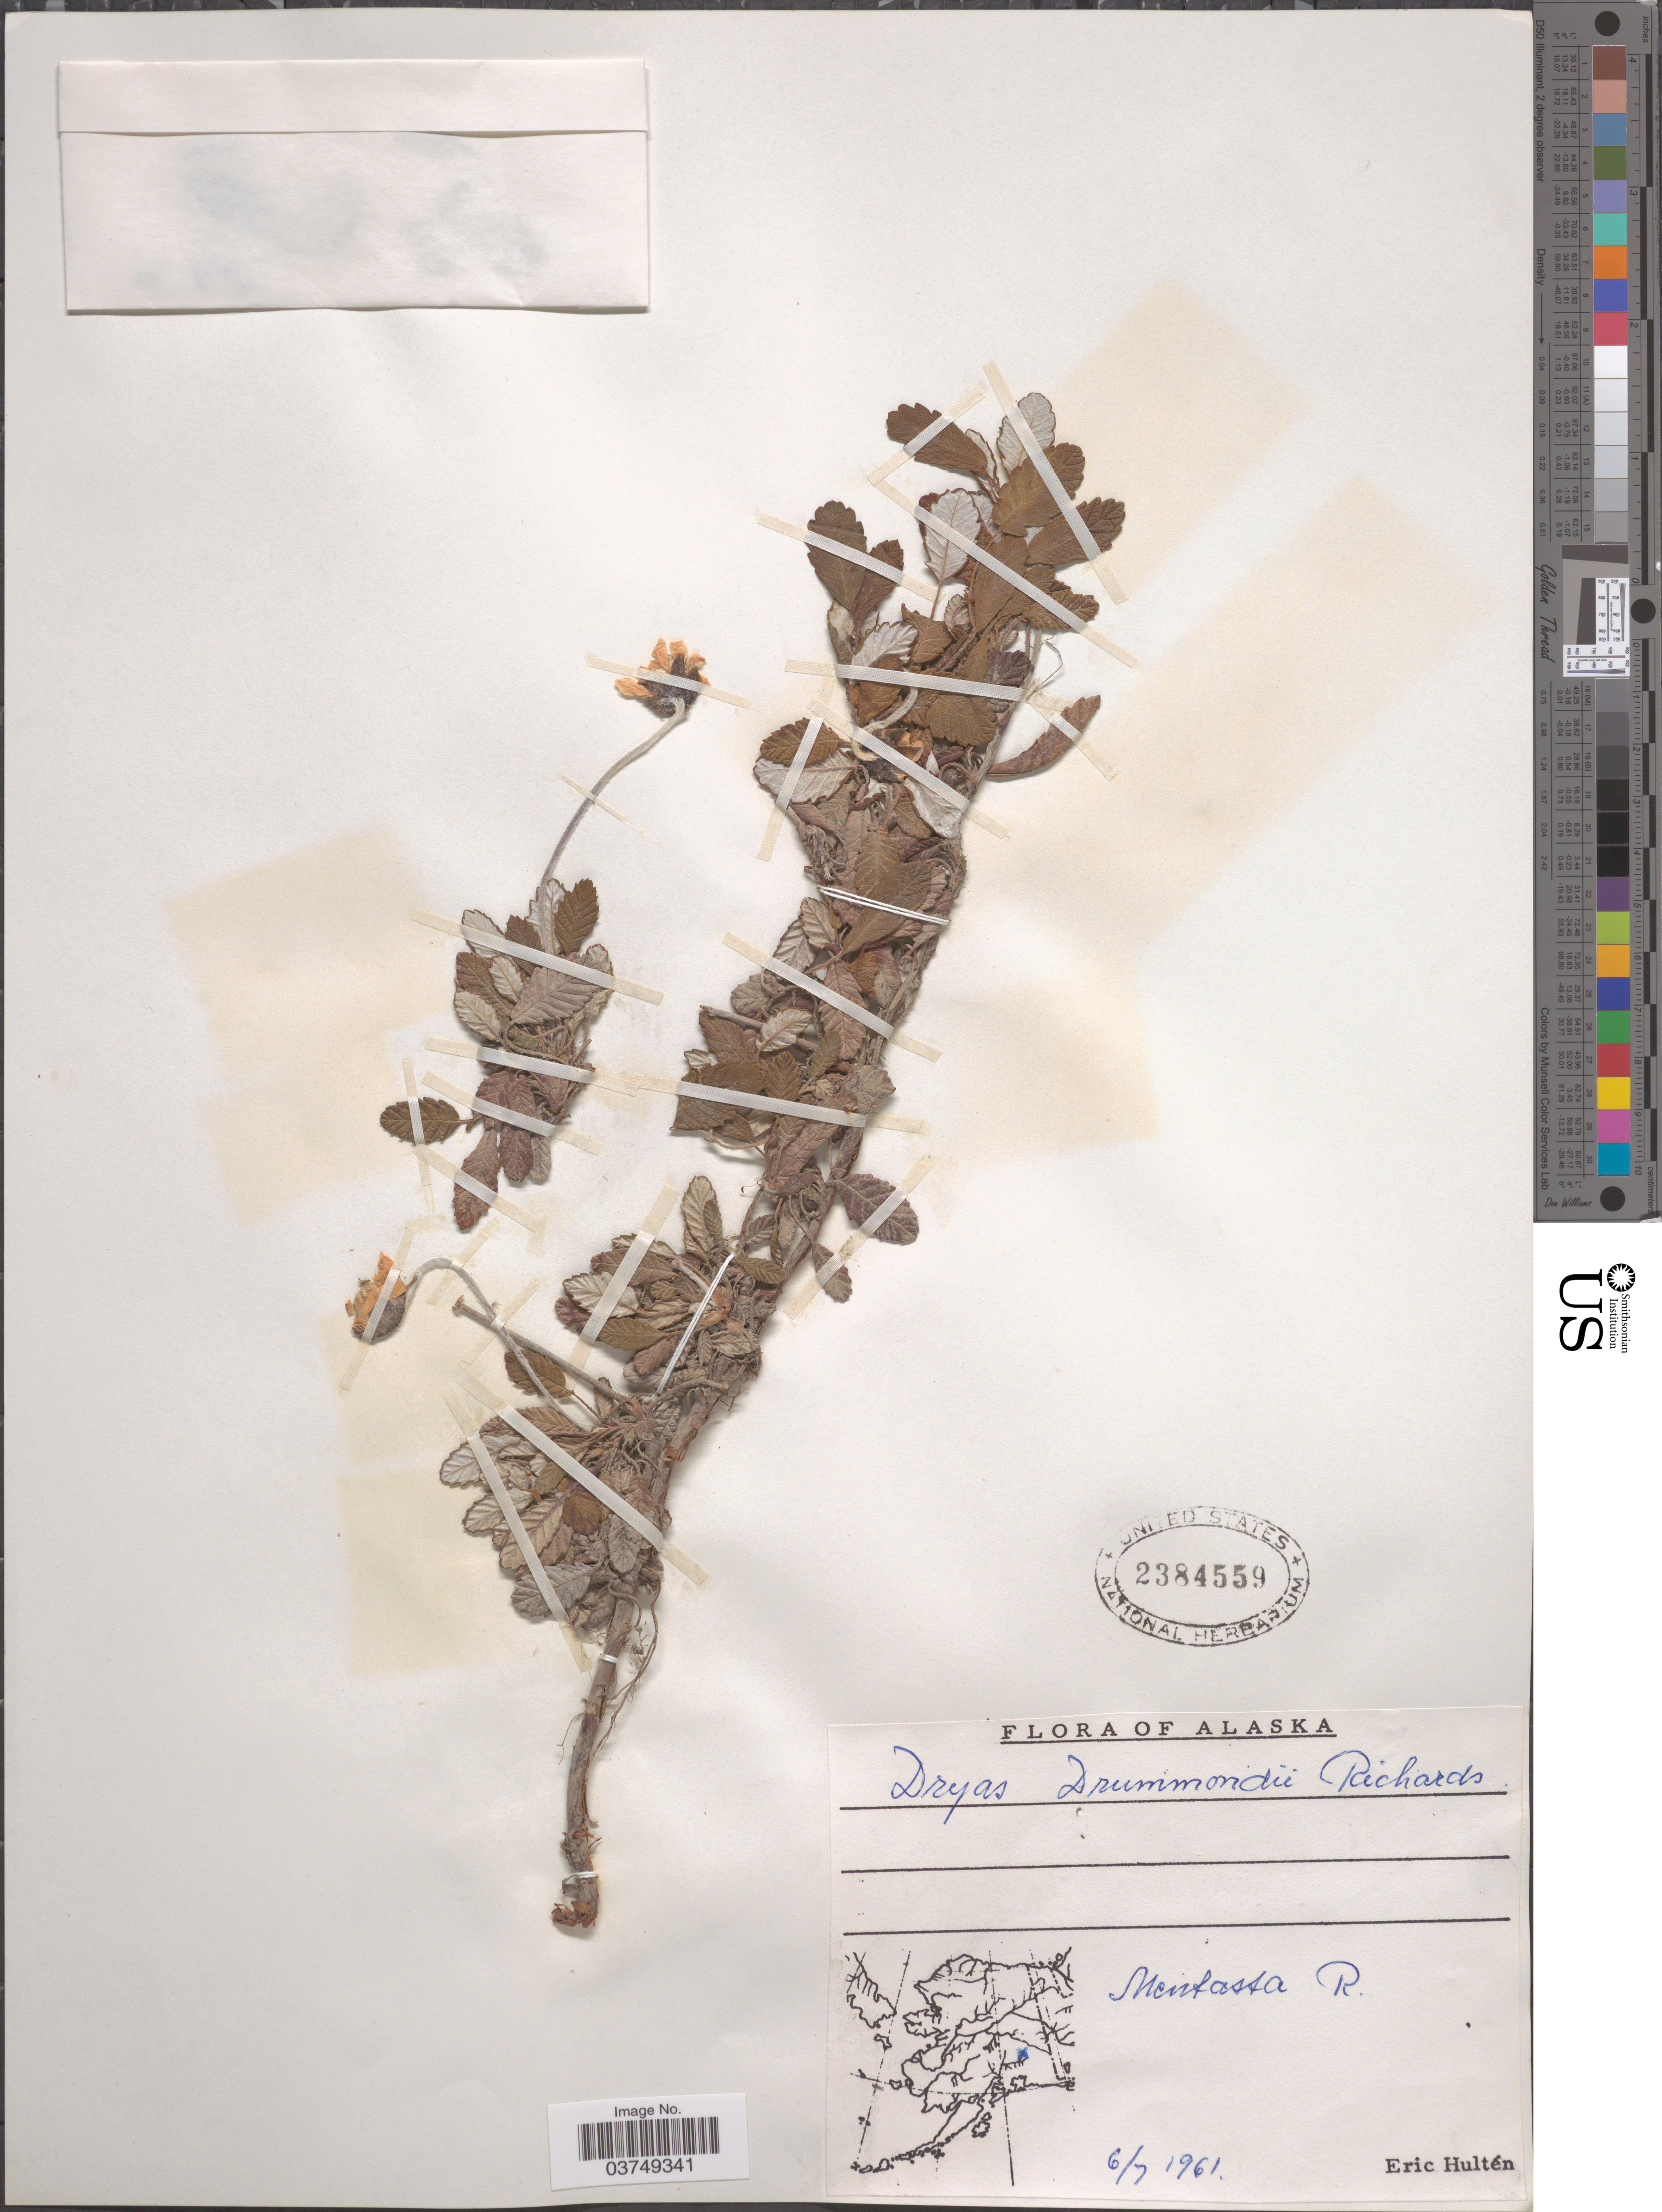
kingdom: Plantae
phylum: Tracheophyta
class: Magnoliopsida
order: Rosales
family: Rosaceae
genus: Dryas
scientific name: Dryas drummondii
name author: Hook. & Richardson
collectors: E. G. Hultén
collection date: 1961-06-07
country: United States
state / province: Alaska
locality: Mentasta R.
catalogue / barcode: US 2384559